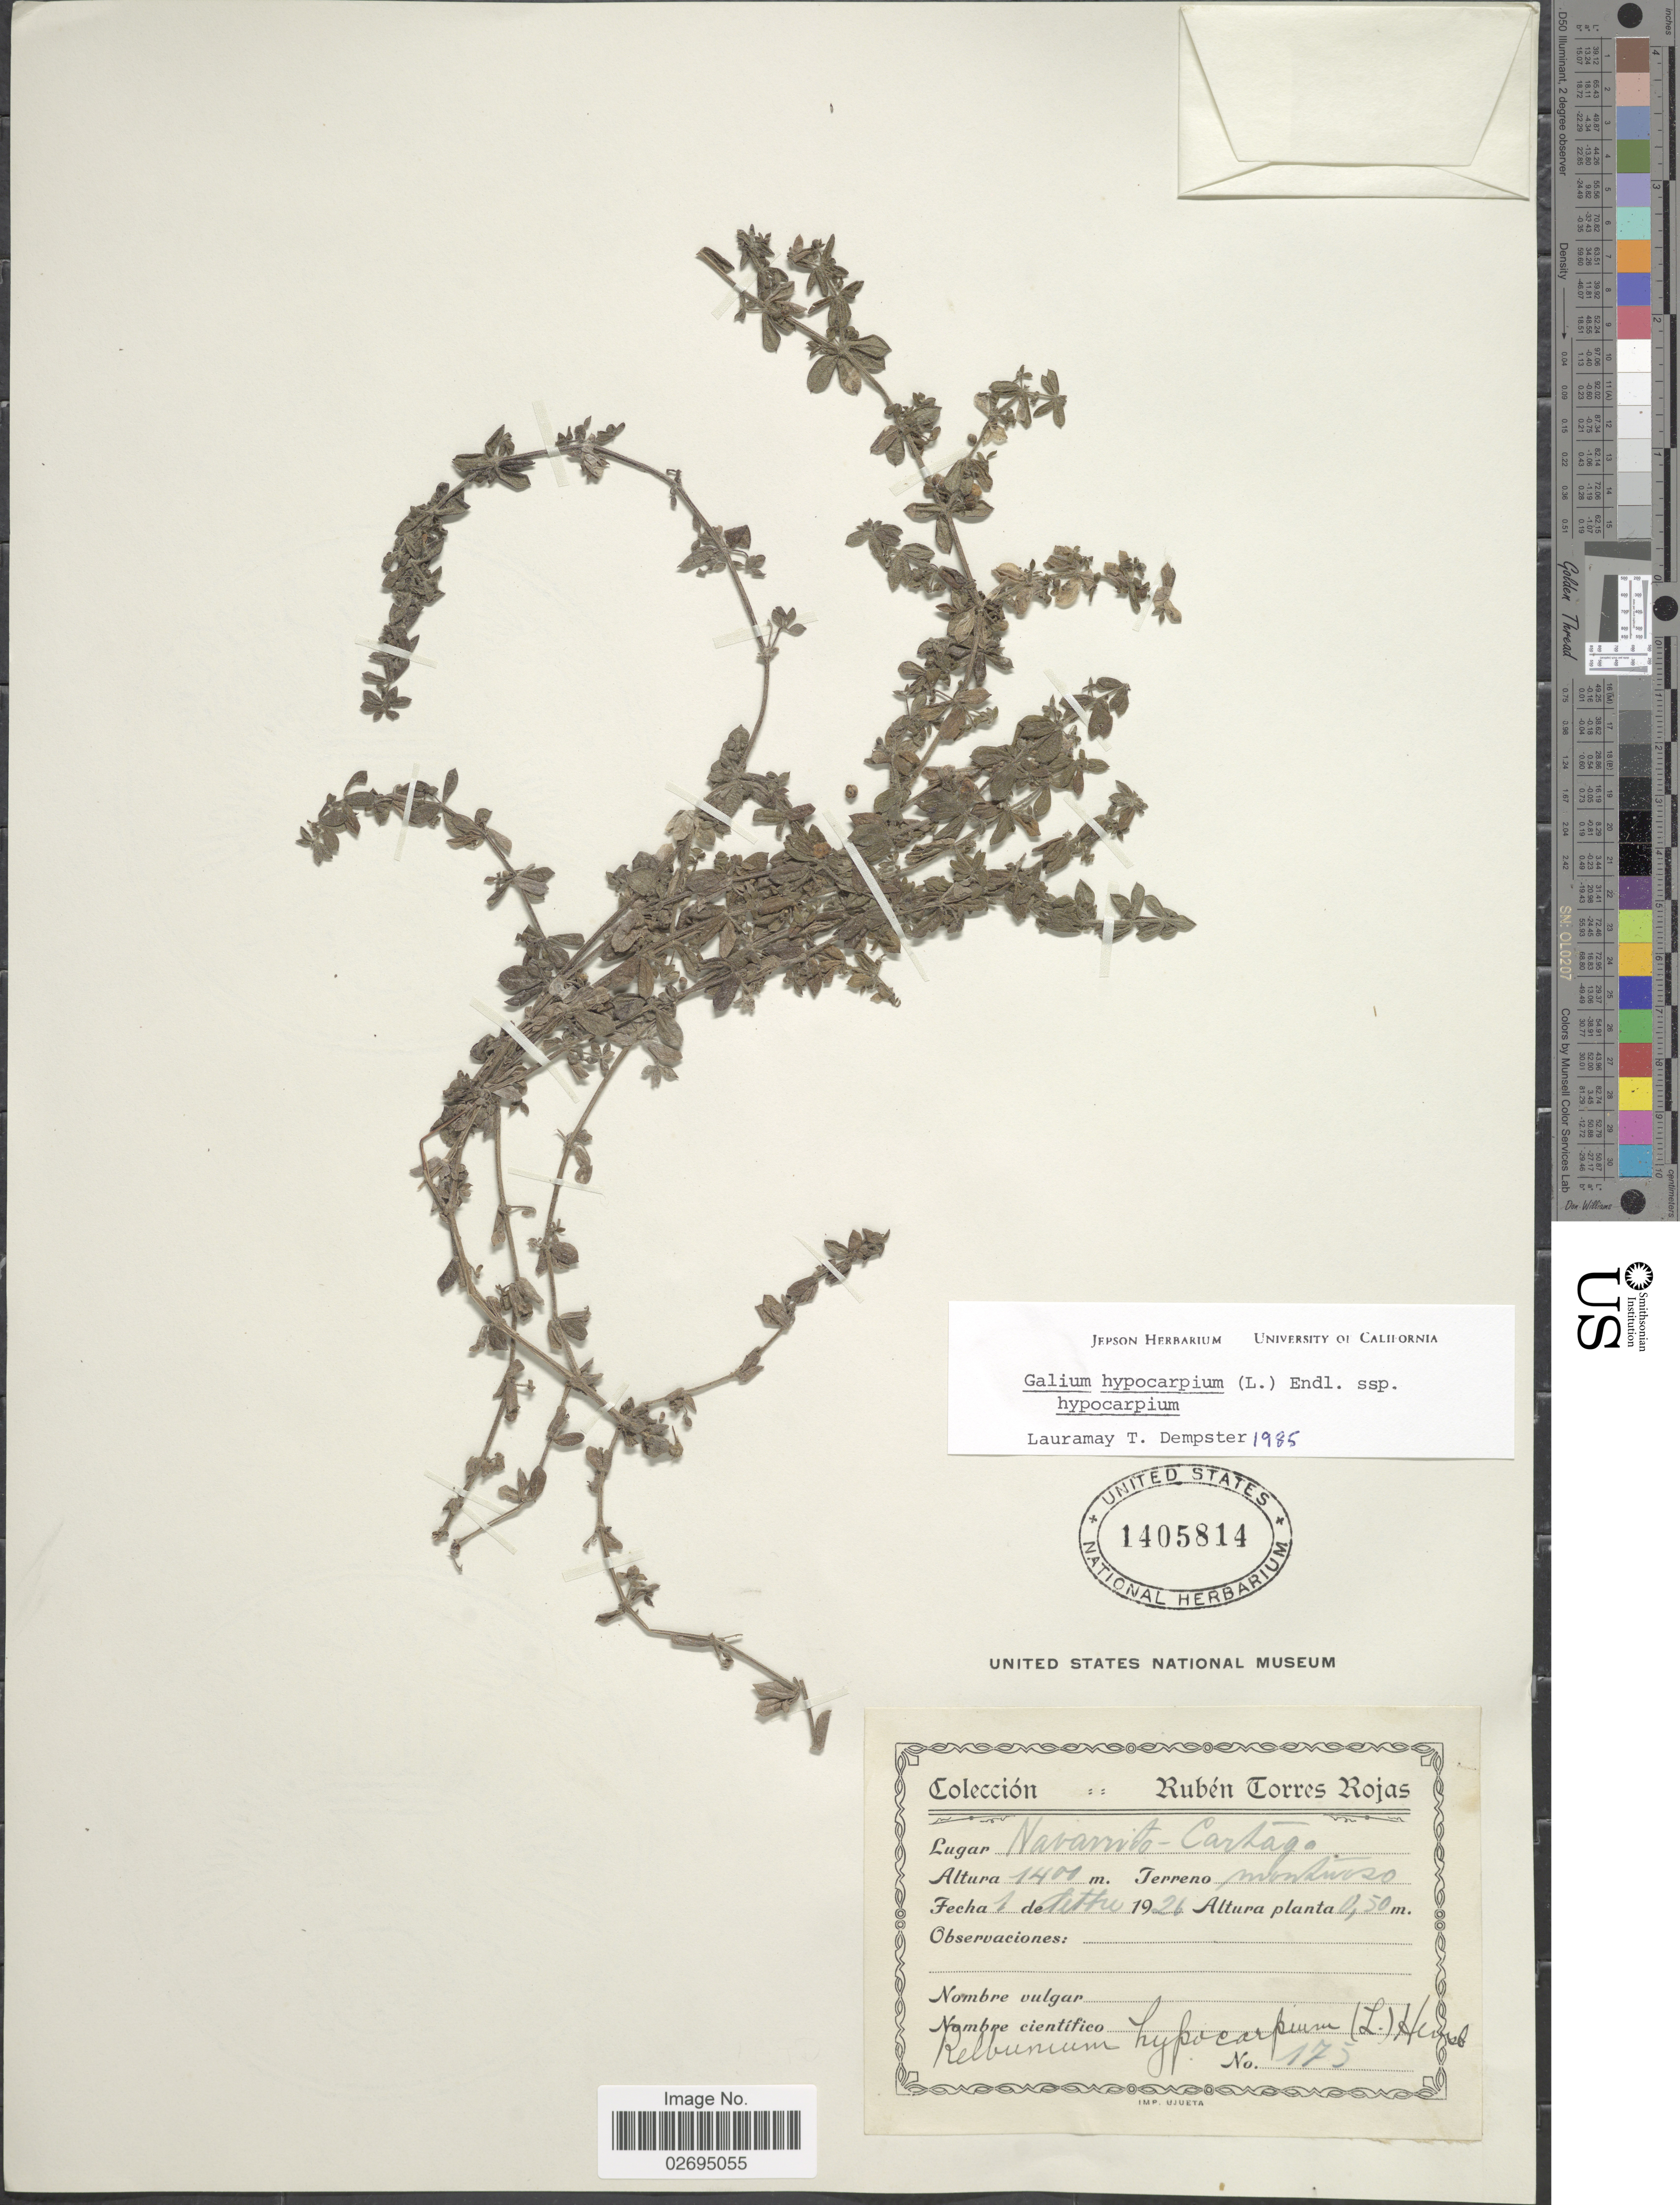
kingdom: Plantae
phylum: Tracheophyta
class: Magnoliopsida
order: Gentianales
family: Rubiaceae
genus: Galium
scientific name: Galium hypocarpium subsp. hypocarpium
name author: (L.) Endl. ex Griseb.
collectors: R. Torres Rojas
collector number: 175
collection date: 1926-10-01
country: Costa Rica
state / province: Cartago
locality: Navarrito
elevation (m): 1400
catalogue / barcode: US 1405814